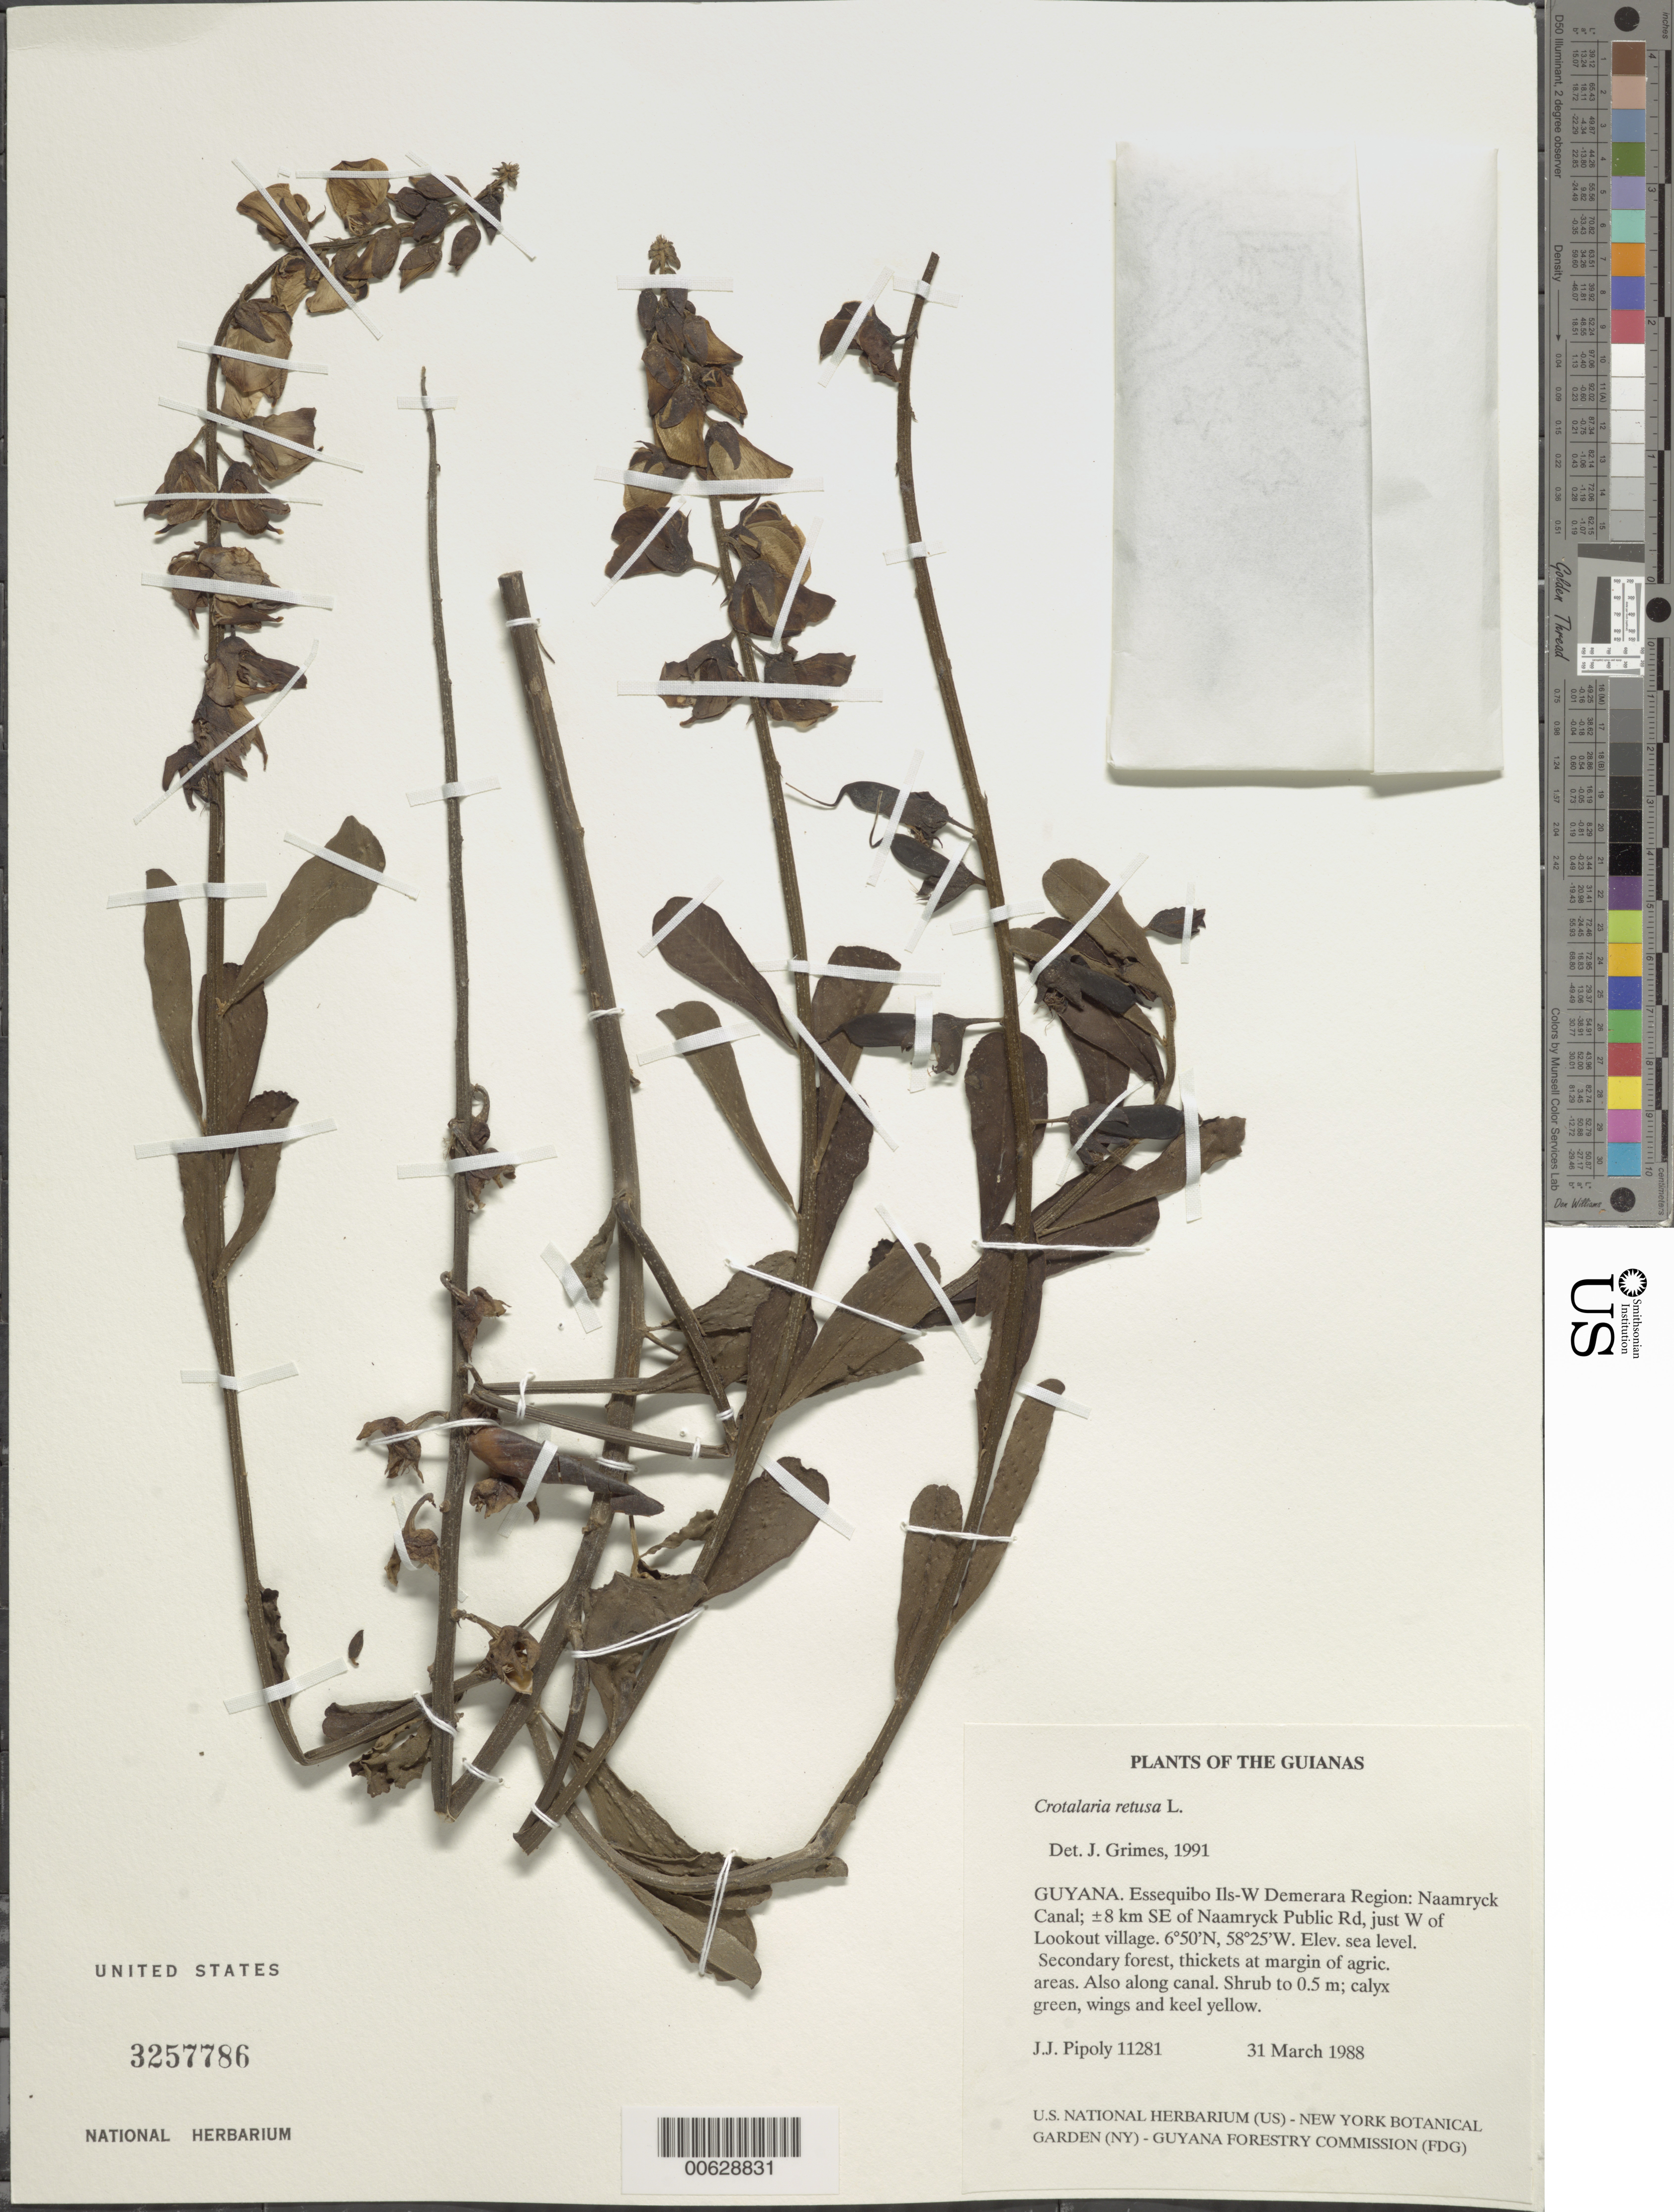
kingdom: Plantae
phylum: Tracheophyta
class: Magnoliopsida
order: Fabales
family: Fabaceae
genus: Crotalaria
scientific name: Crotalaria retusa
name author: L.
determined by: Grimes, J.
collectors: J. J. Pipoly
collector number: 11281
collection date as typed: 31 March 1987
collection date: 1987-03-31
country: Guyana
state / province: Essequibo Isl-W. Demerara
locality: Naamryck Canal; ±8 km SE of Naamryck Public Rd, just W of Lookout village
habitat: Secondary forest, thickets at margin of agric. areas. Also along canal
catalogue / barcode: US 3257786